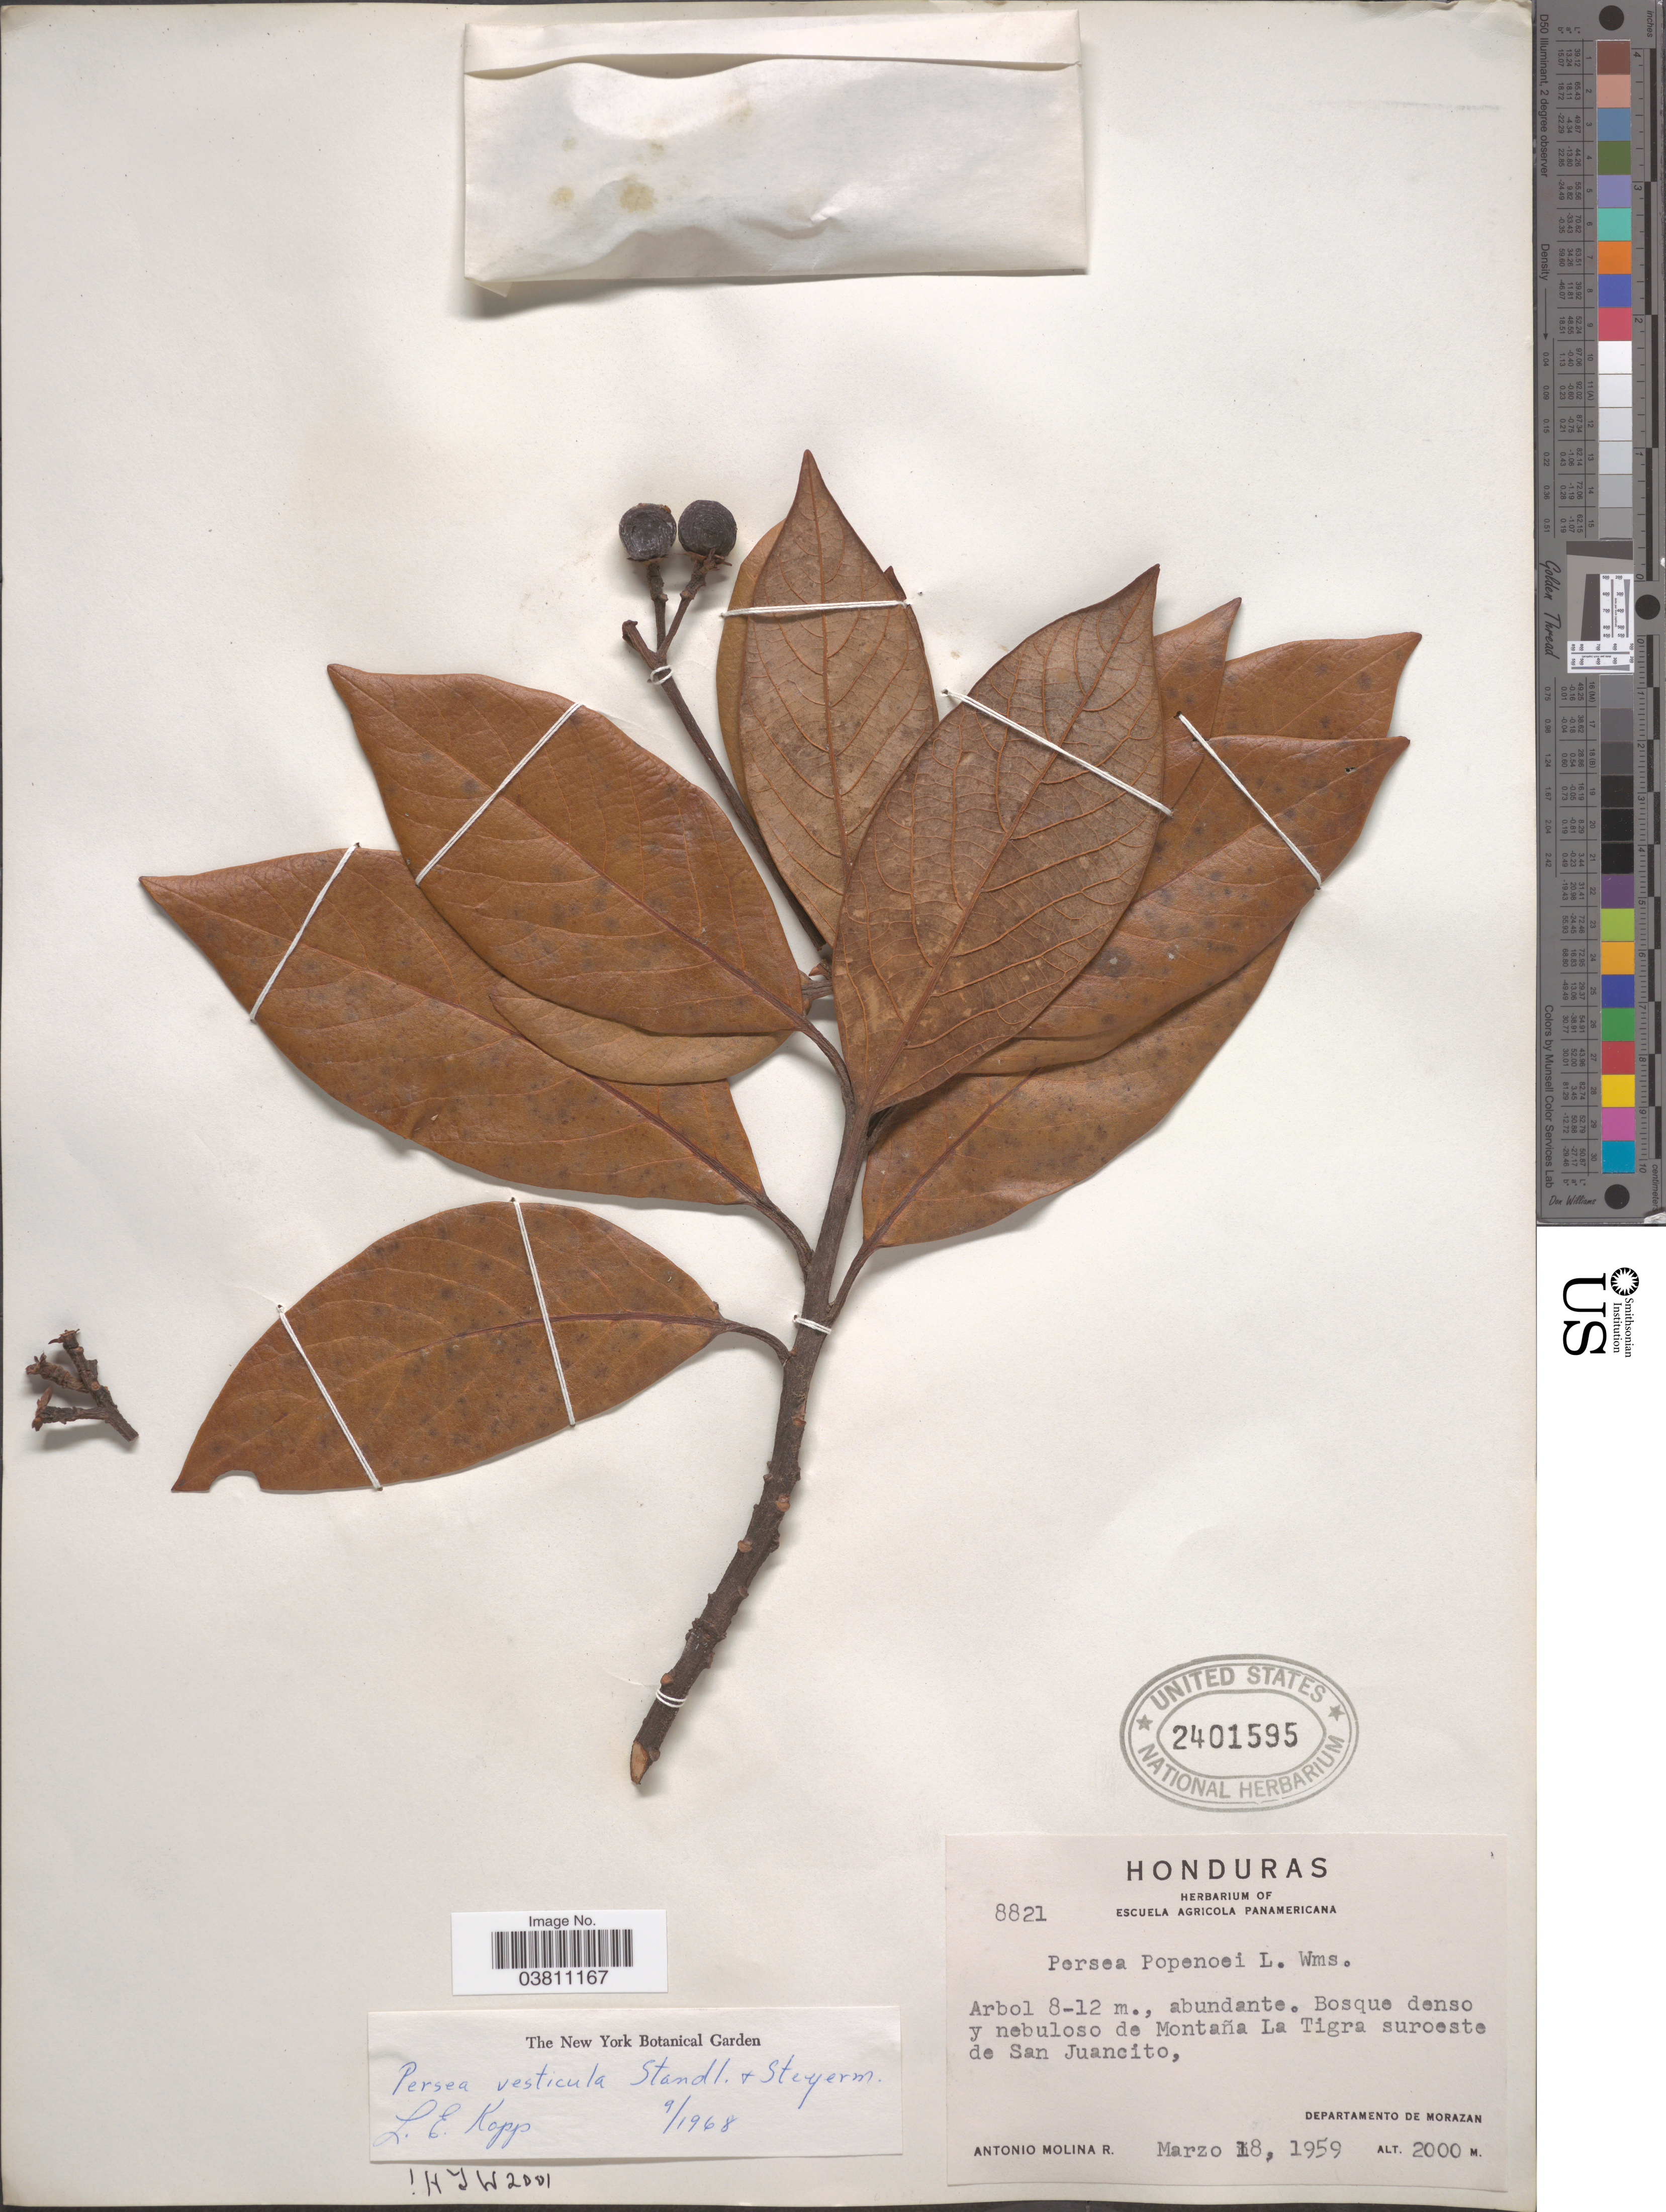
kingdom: Plantae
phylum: Tracheophyta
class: Magnoliopsida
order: Laurales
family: Lauraceae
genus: Persea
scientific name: Persea vesticula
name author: Standl. & Steyerm.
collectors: A. Molina R.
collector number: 8821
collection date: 1959-03-18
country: Honduras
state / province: Fco. Morazán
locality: Montaña La Tigra suroeste de San Juancito, Departamento de Morazan.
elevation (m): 2000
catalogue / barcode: US 2401595